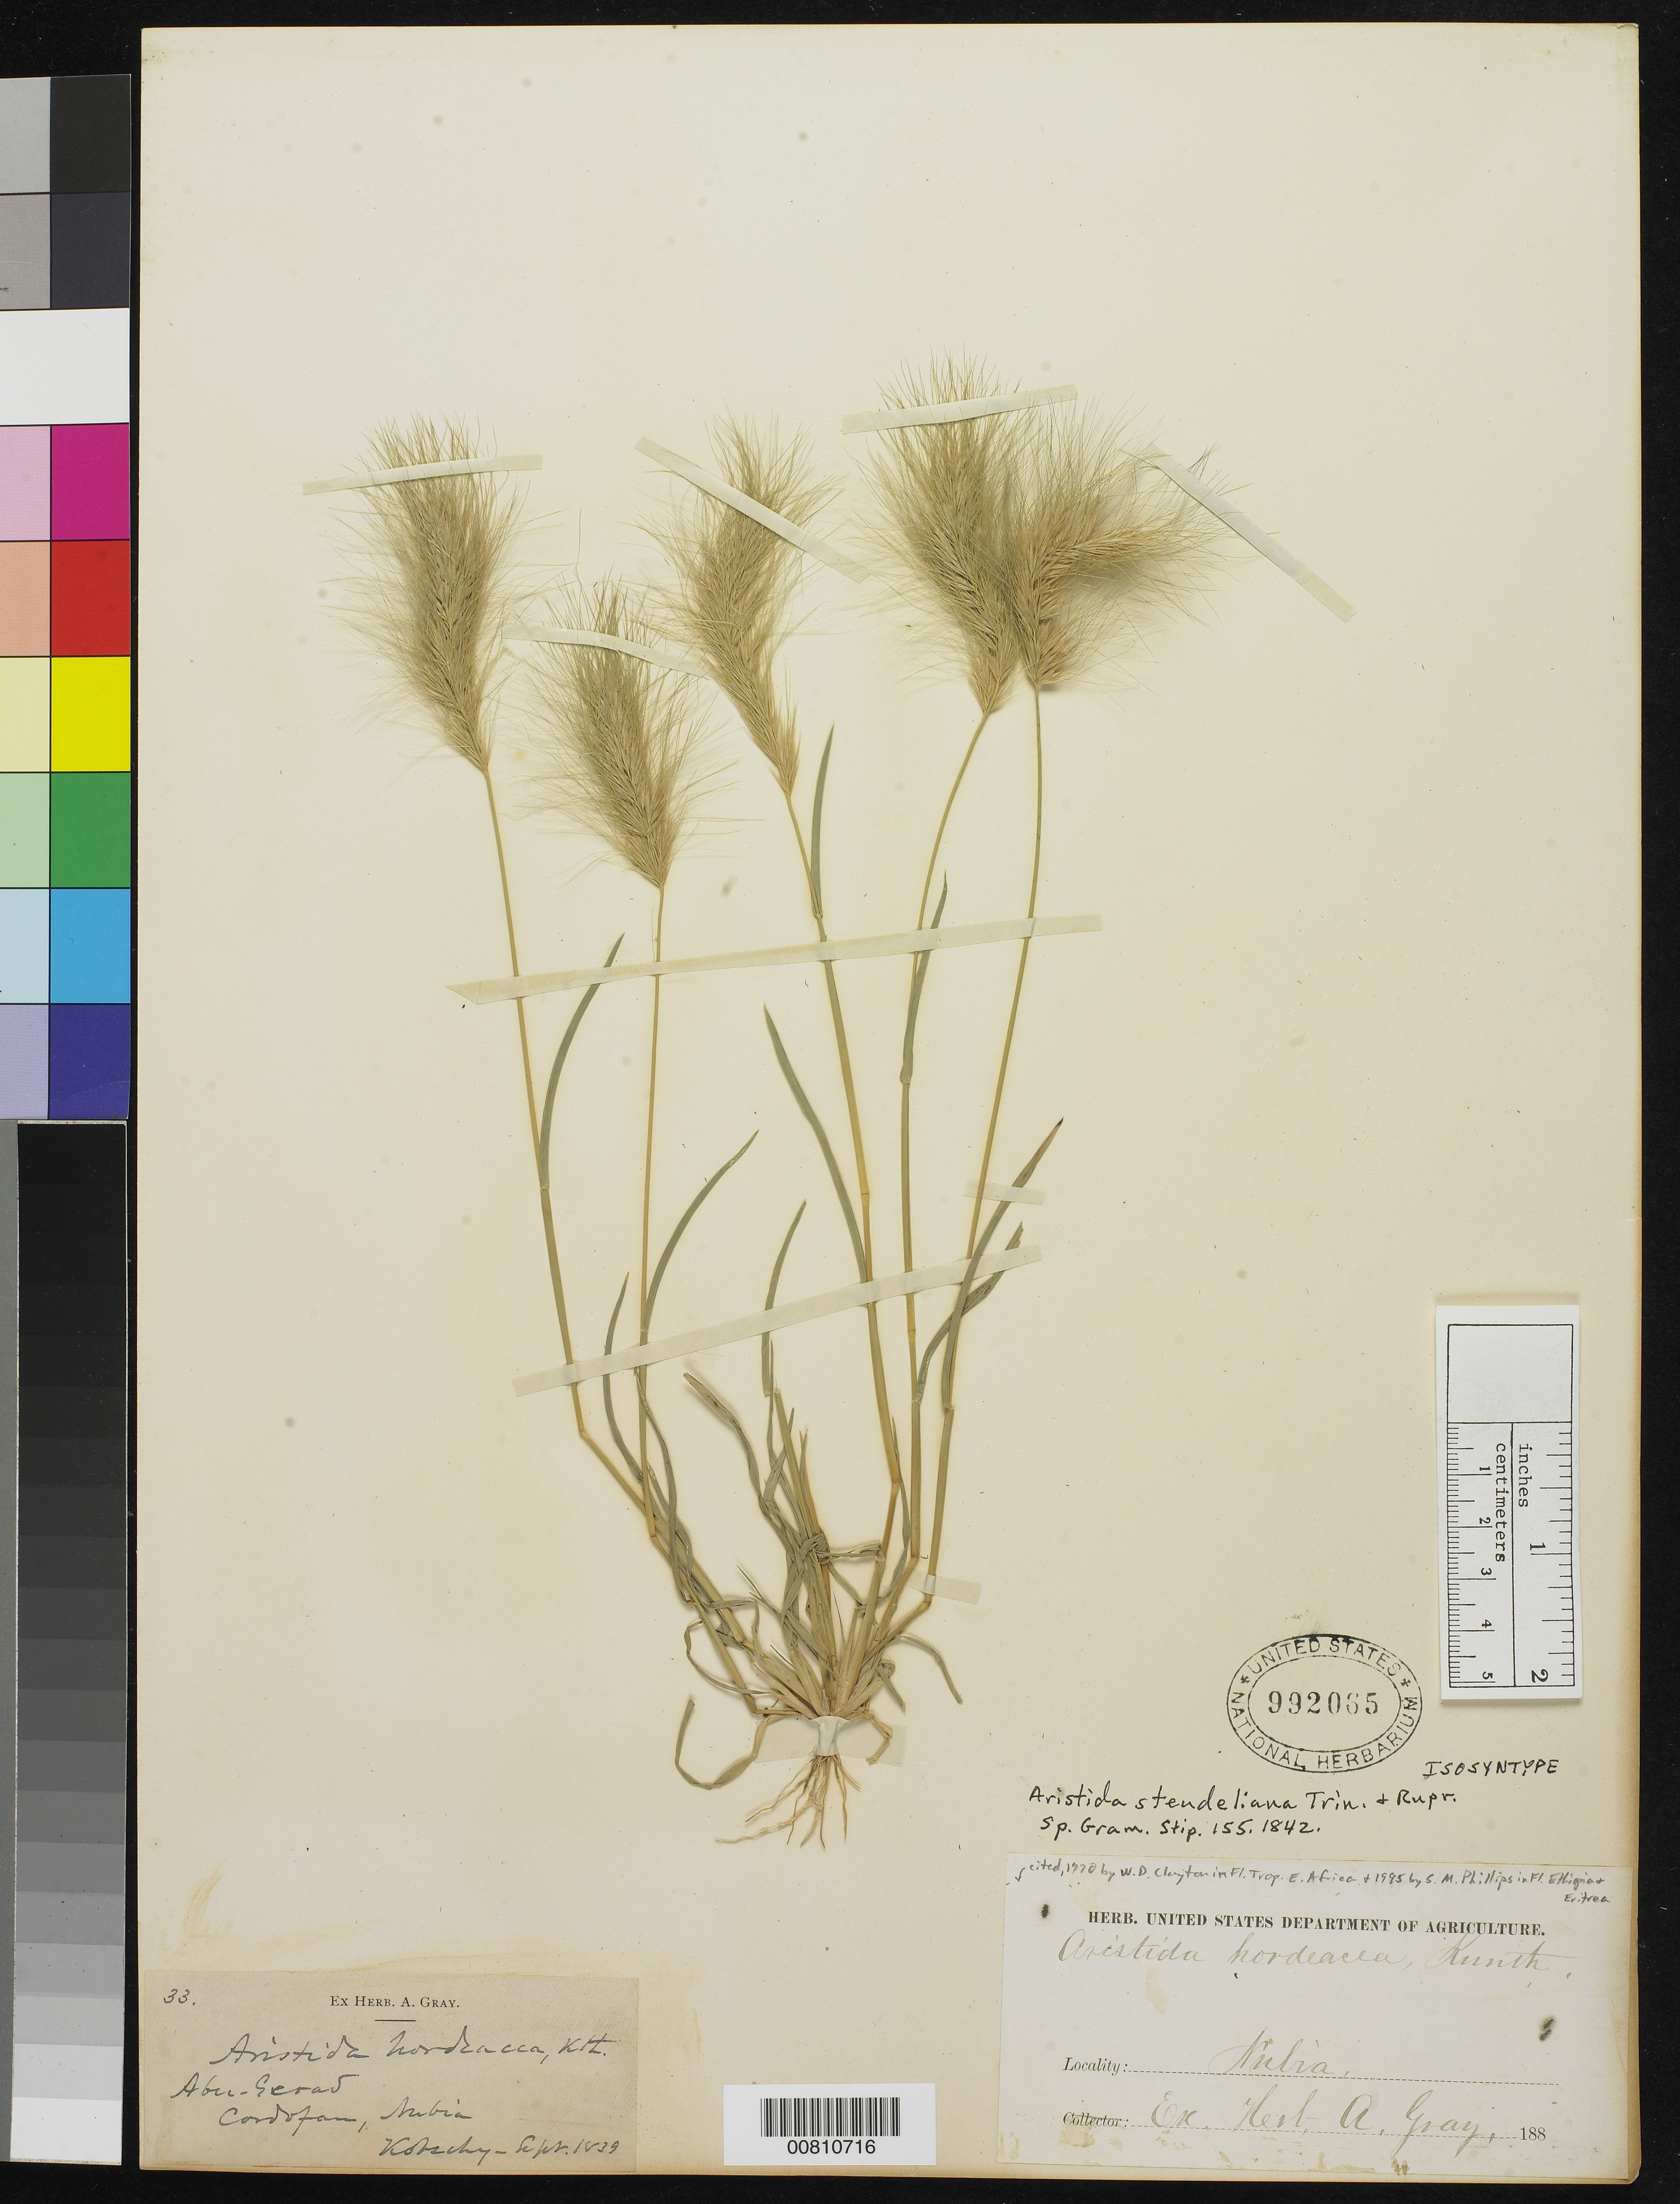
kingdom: Plantae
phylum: Tracheophyta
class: Liliopsida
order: Poales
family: Poaceae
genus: Aristida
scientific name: Aristida steudeliana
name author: Trin. & Rupr.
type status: Isosyntype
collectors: K. G. Kotschy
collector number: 33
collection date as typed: Sep 1839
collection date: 1839-09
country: Sudan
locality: Abu-Gerad, Cordofan, Nubia.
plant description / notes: Cited 1970 by W.D. Clayton in Fl. Trop. E. Africa & 1995 by S.M. Phillips in Fl. Ethiopia & Eritrea.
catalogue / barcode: US 992065